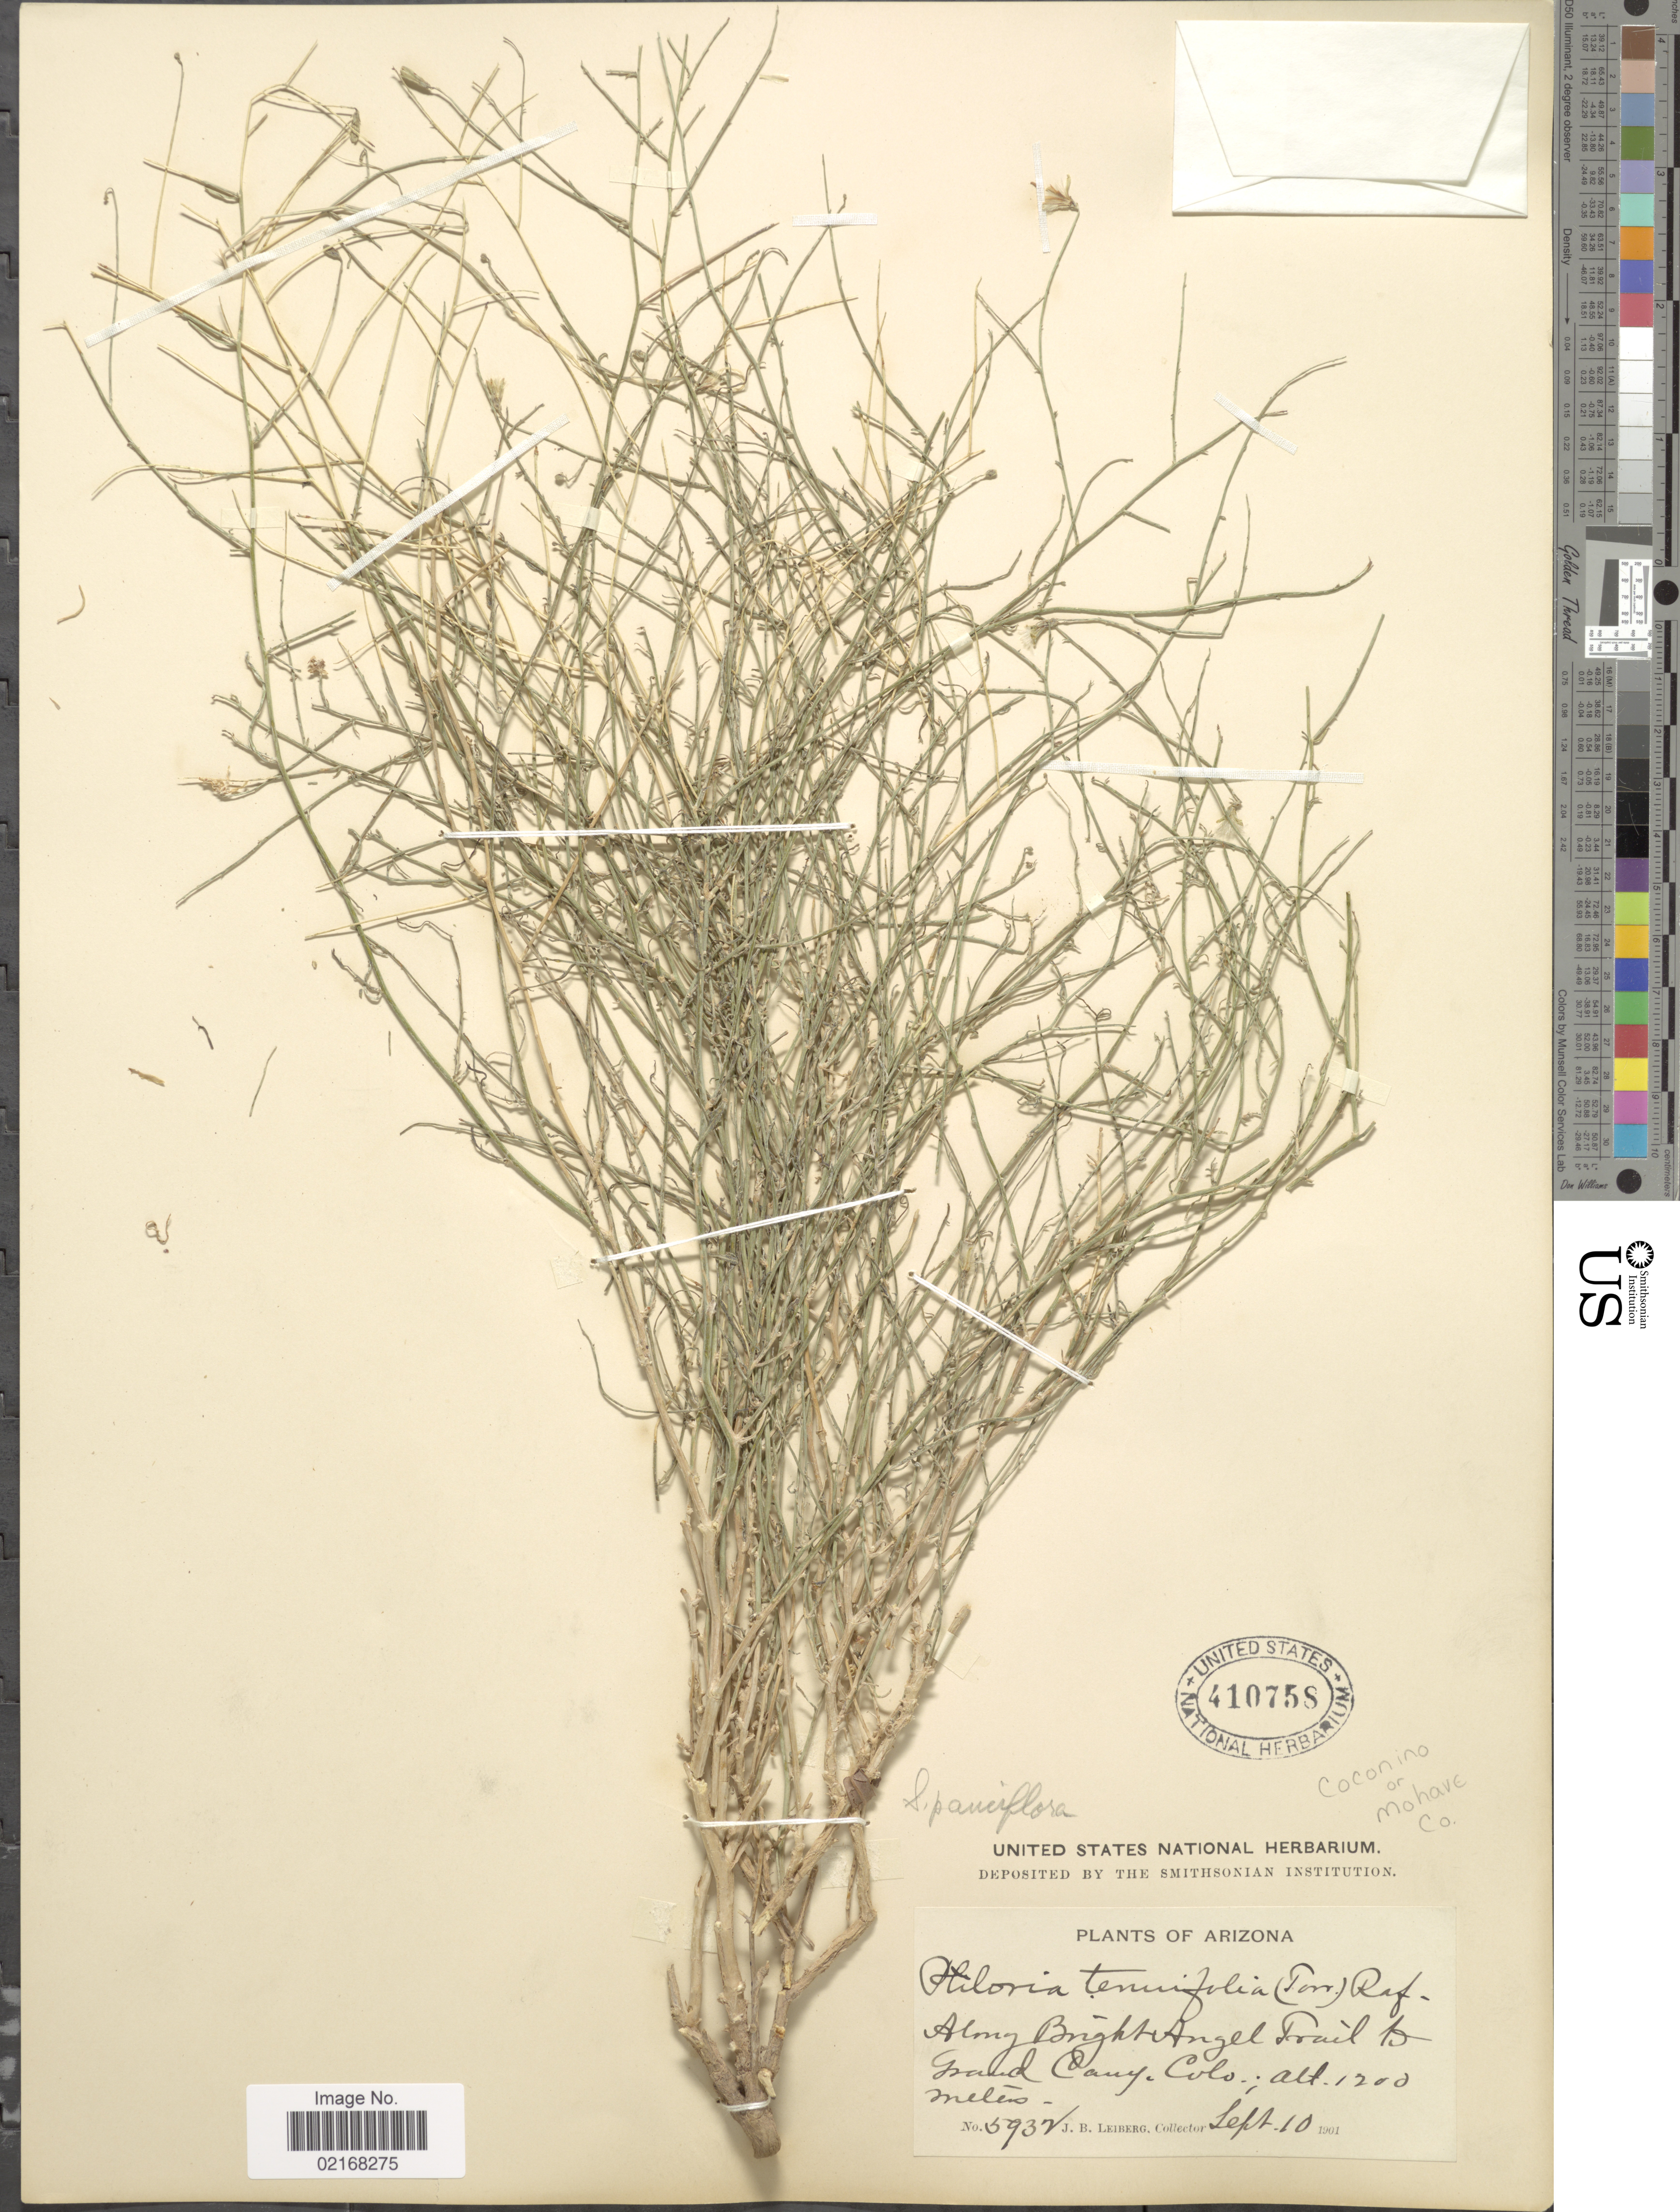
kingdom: Plantae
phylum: Tracheophyta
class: Magnoliopsida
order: Asterales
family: Asteraceae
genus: Stephanomeria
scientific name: Stephanomeria pauciflora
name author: (Torr.) A. Nelson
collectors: J. B. Leiberg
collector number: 5932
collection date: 1901-09-10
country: United States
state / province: Arizona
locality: Along Bright Angel Trail to Grand Cany. Colo. Coconino or Mohave Co.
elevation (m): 1200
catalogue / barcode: US 410758